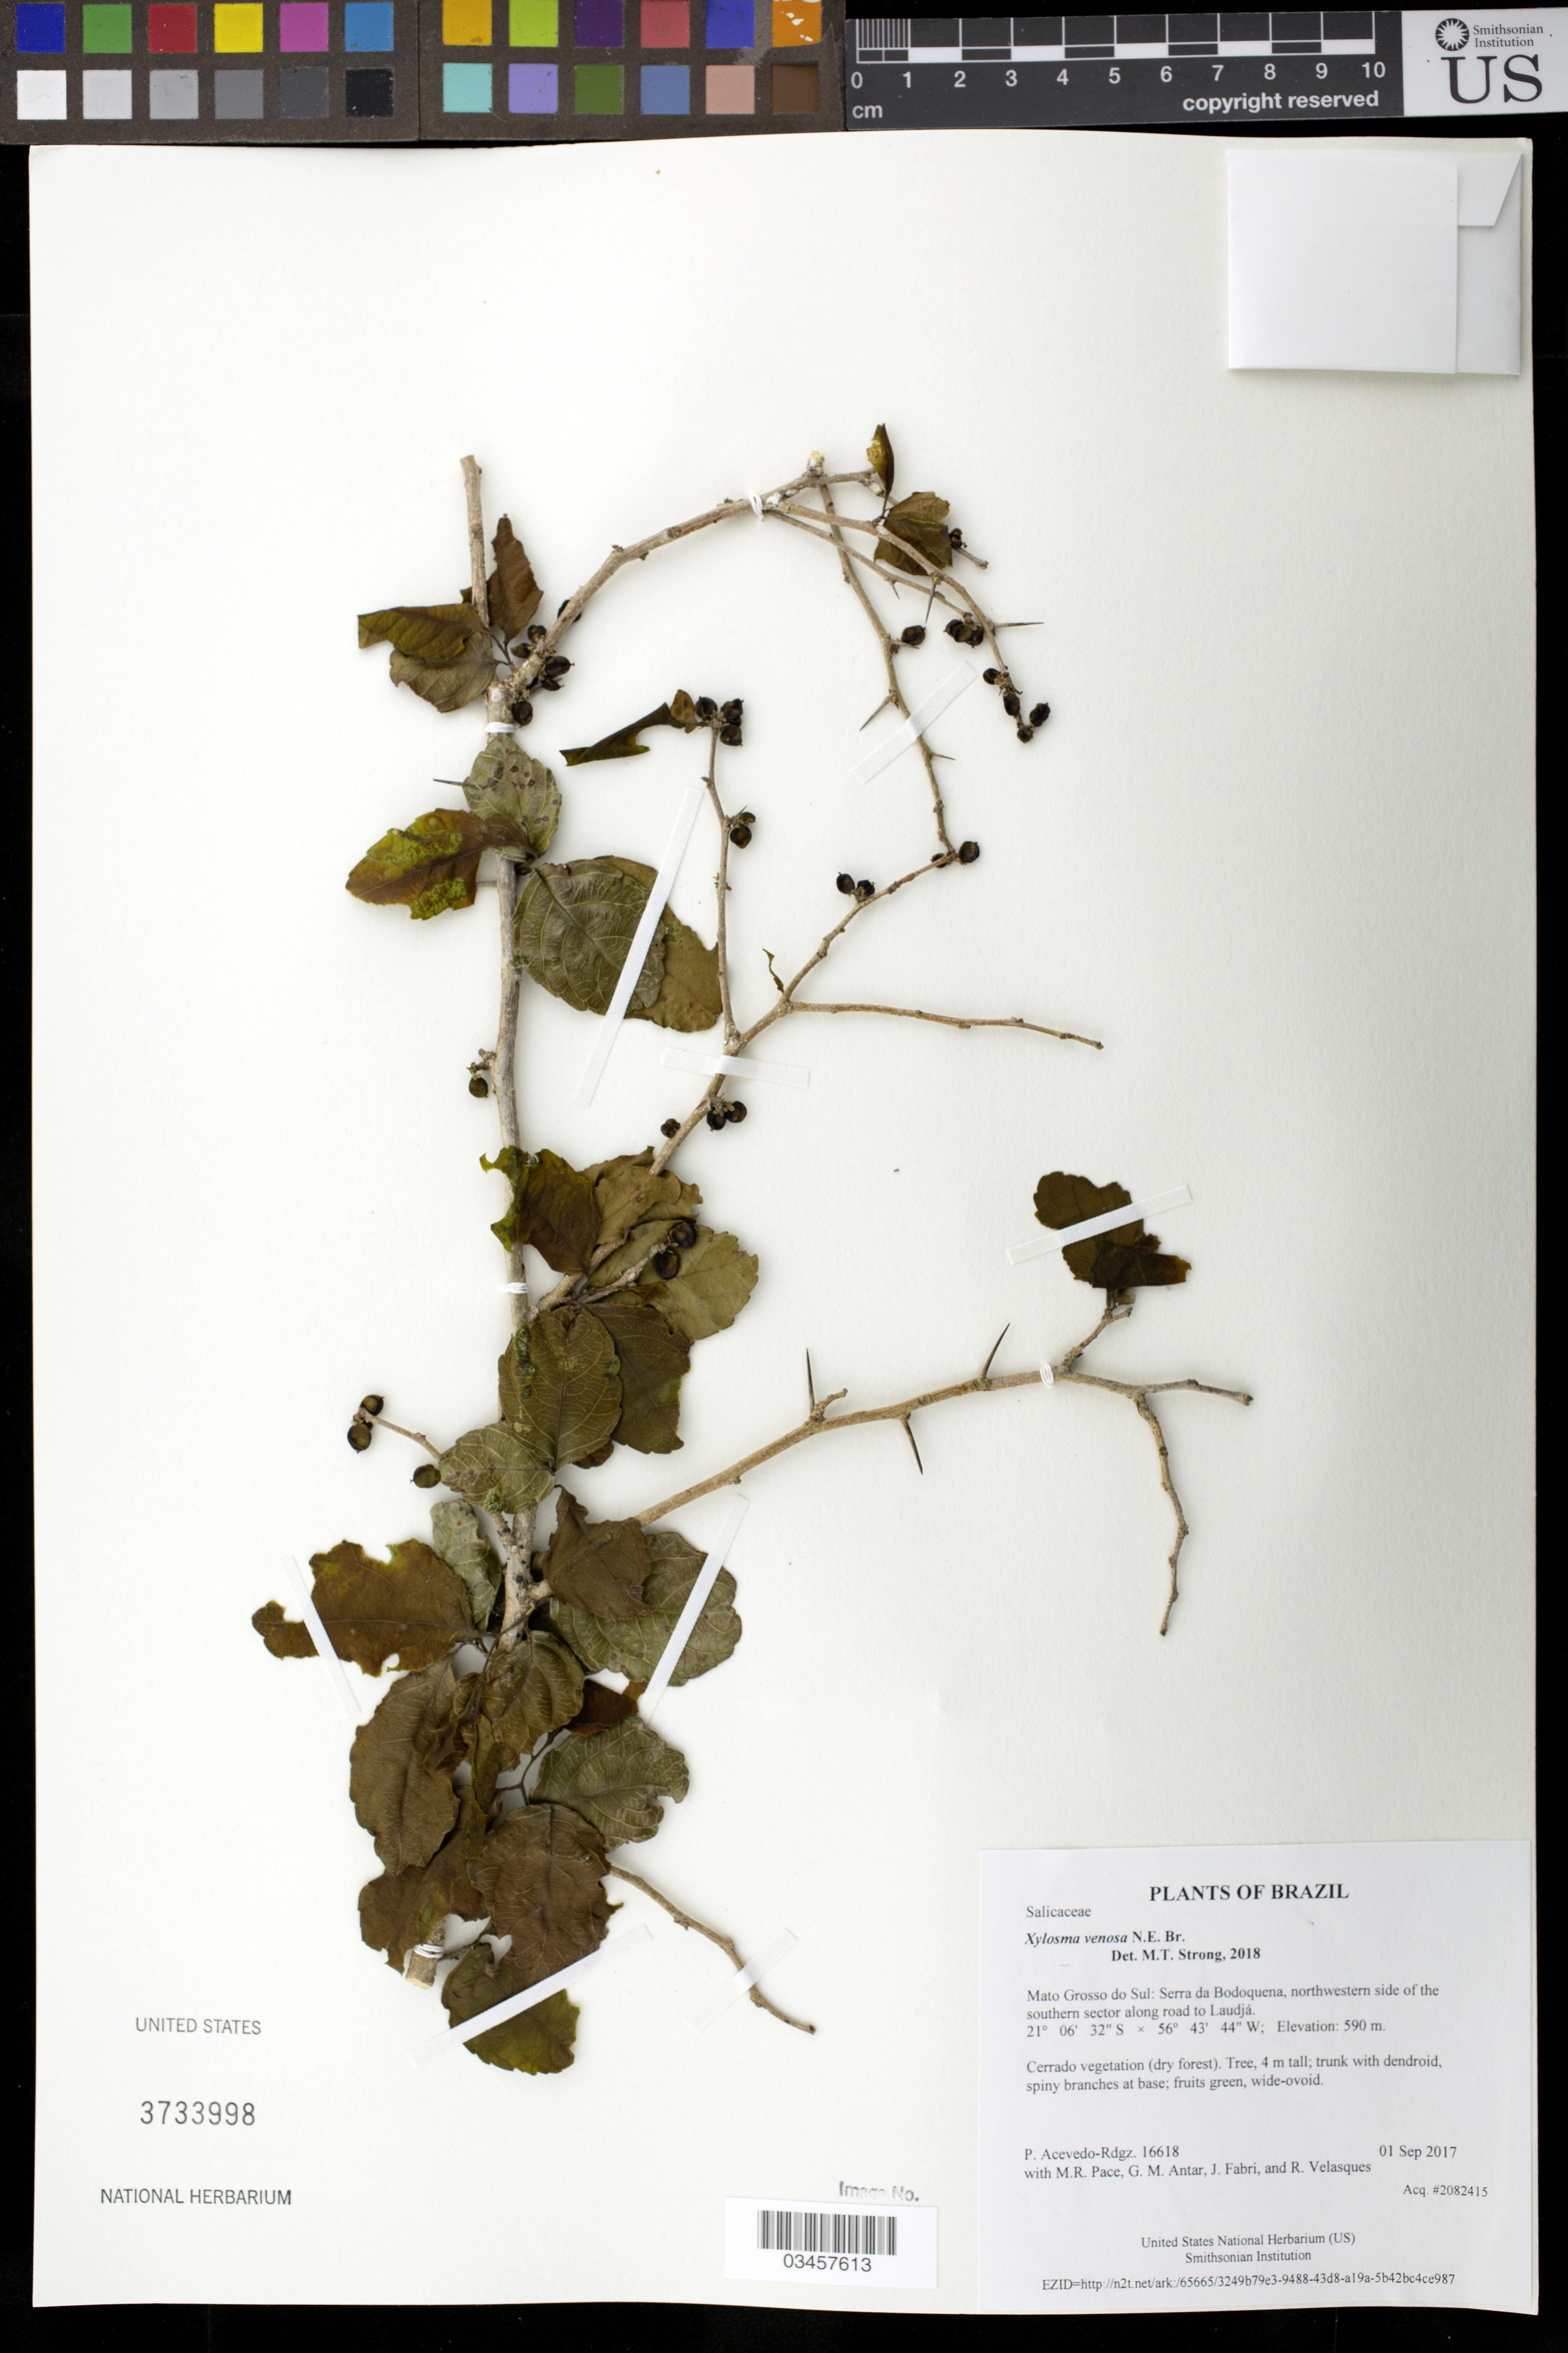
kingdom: Plantae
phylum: Tracheophyta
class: Magnoliopsida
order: Malpighiales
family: Salicaceae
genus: Xylosma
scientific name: Xylosma venosa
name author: N.E. Br.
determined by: Strong, Mark T., (BOT), Smithsonian Institution - National Museum of Natural History (UNITED STATES)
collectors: P. Acevedo-Rodr., M. R. Pace, G. M. Antar, J. Fabri & R. Velasques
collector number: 16618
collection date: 2017-09-01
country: Brazil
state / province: Mato Grosso do Sul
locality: Serra da Bodoquena, northwestern side of the southern sector along road to Laudjá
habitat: Cerrado vegetation (dry forest)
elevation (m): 590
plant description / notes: US, NY, MO, K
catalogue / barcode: US 3733998